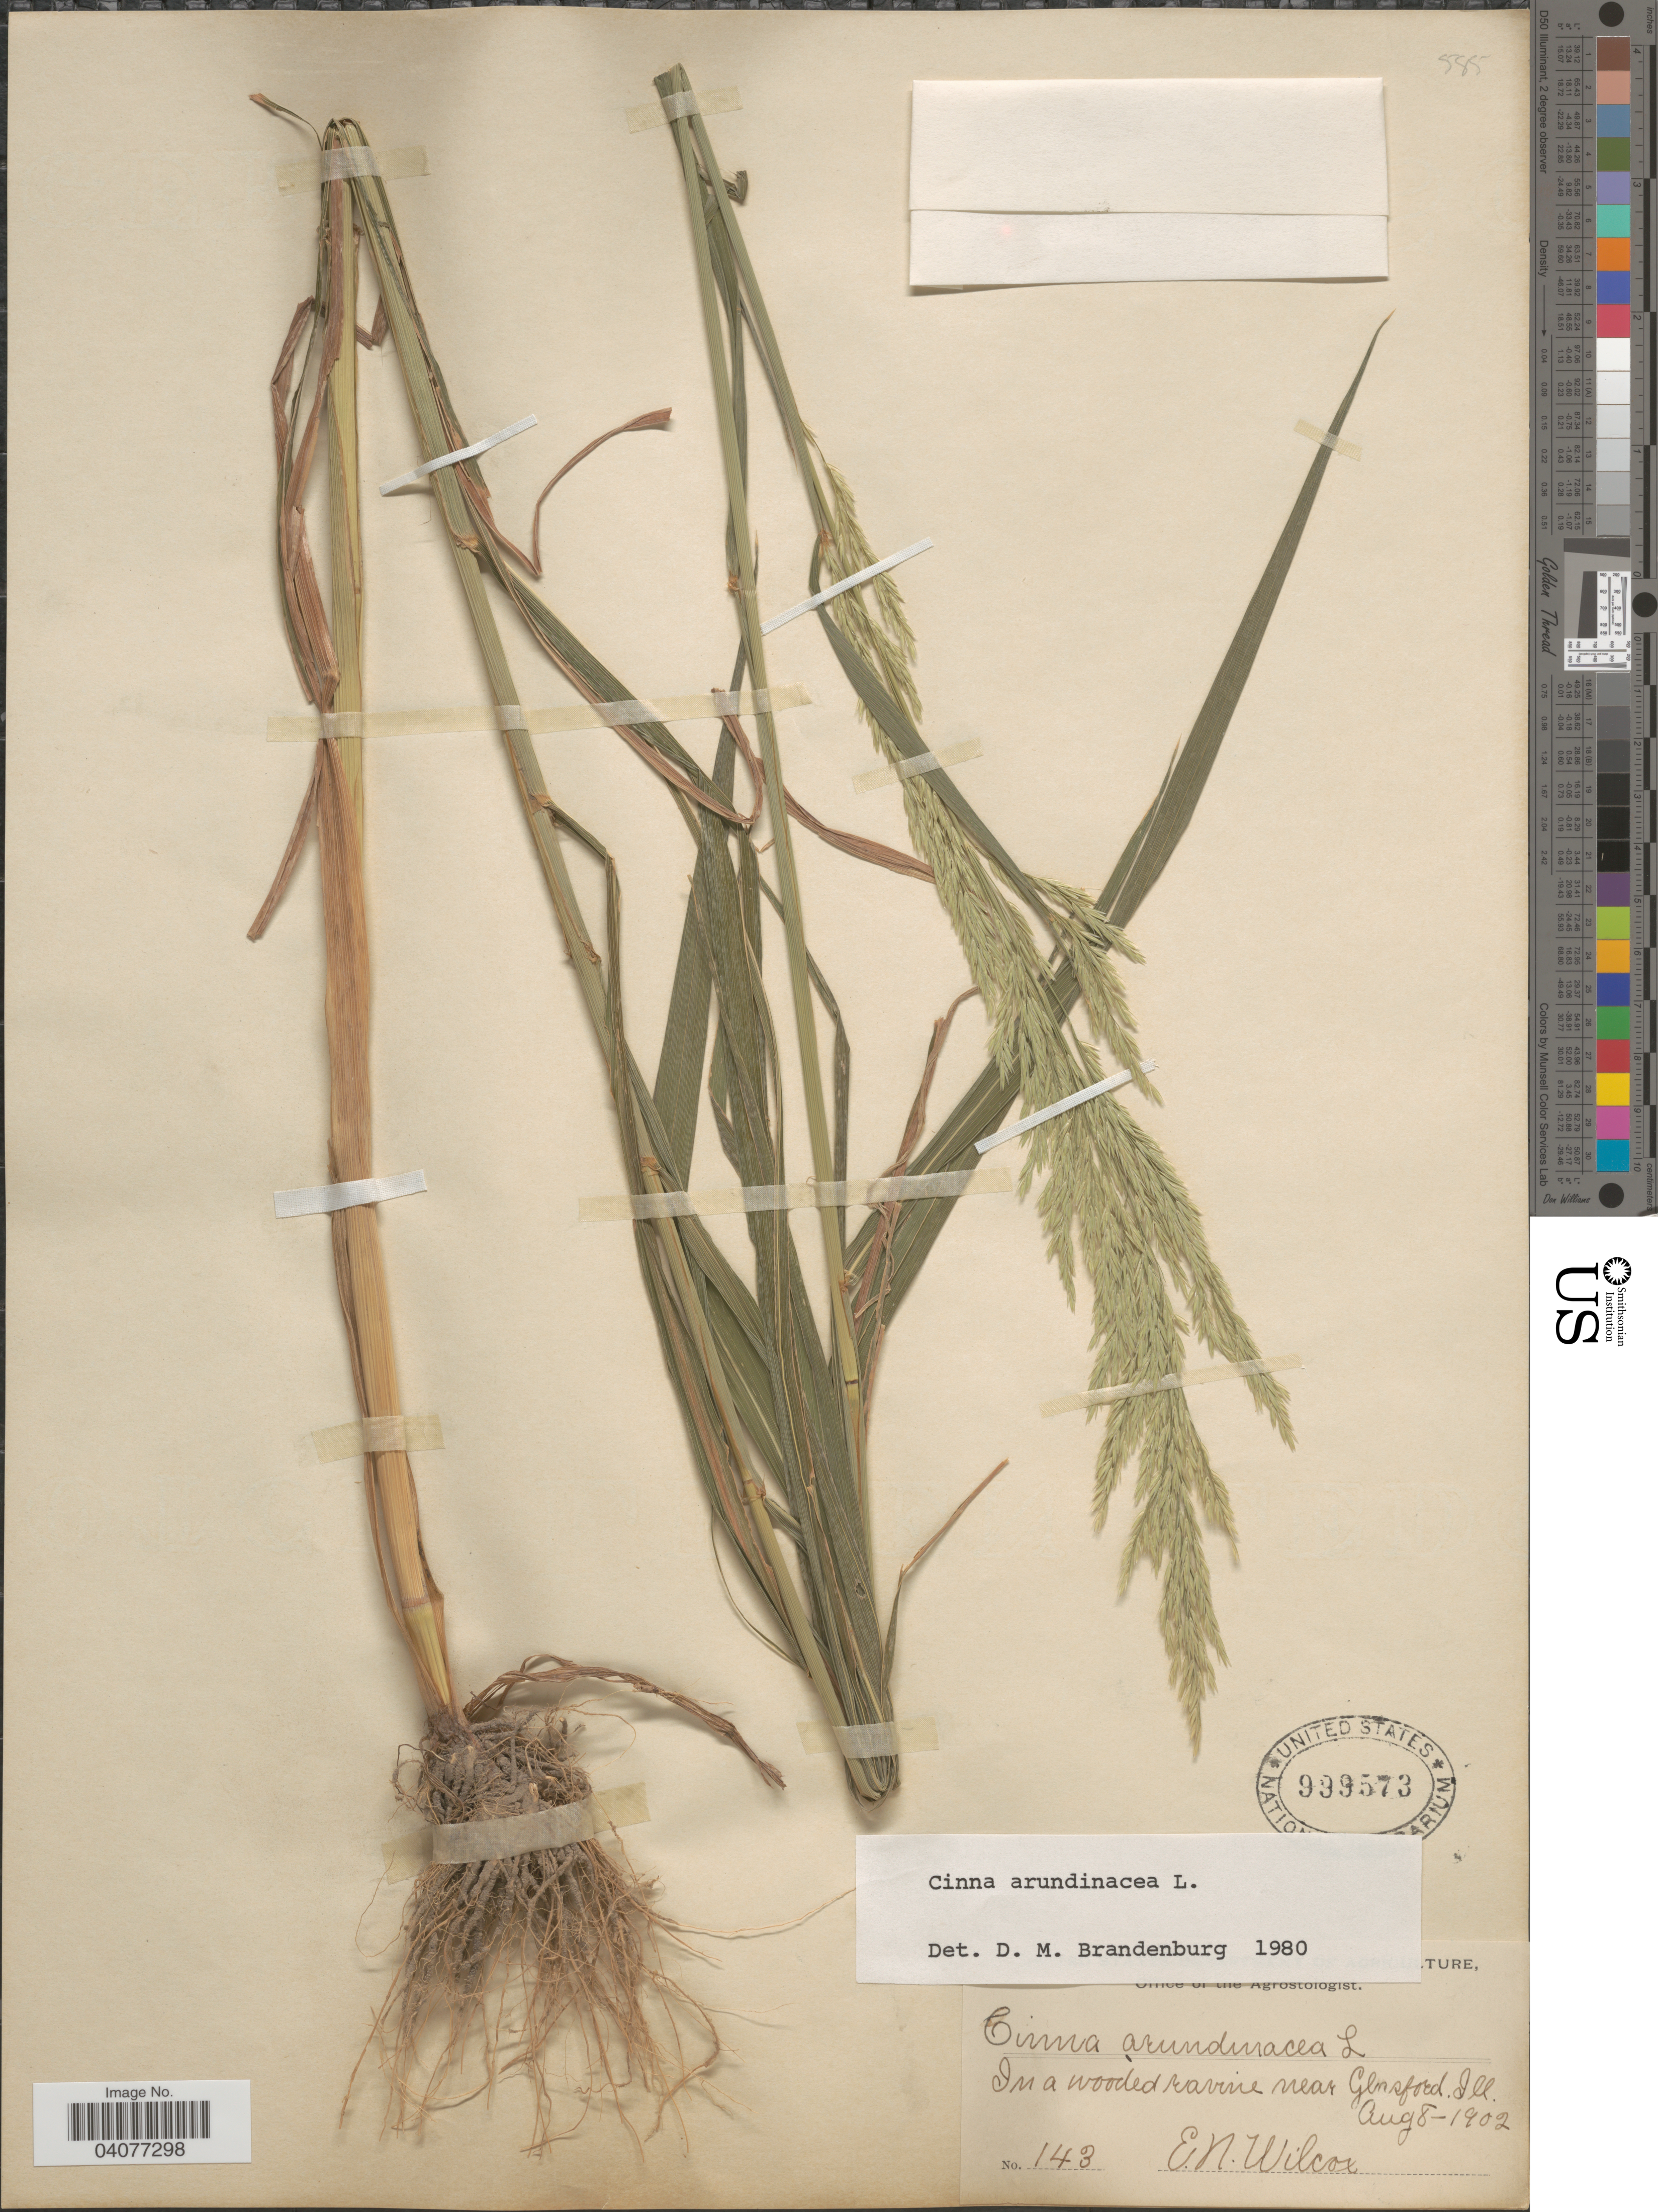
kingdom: Plantae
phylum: Tracheophyta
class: Liliopsida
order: Poales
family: Poaceae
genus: Cinna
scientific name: Cinna arundinacea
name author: L.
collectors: E. Wilcox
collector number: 143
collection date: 1902-08-08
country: United States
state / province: Illinois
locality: In a wooded ravine near Glinsford.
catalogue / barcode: US 999573